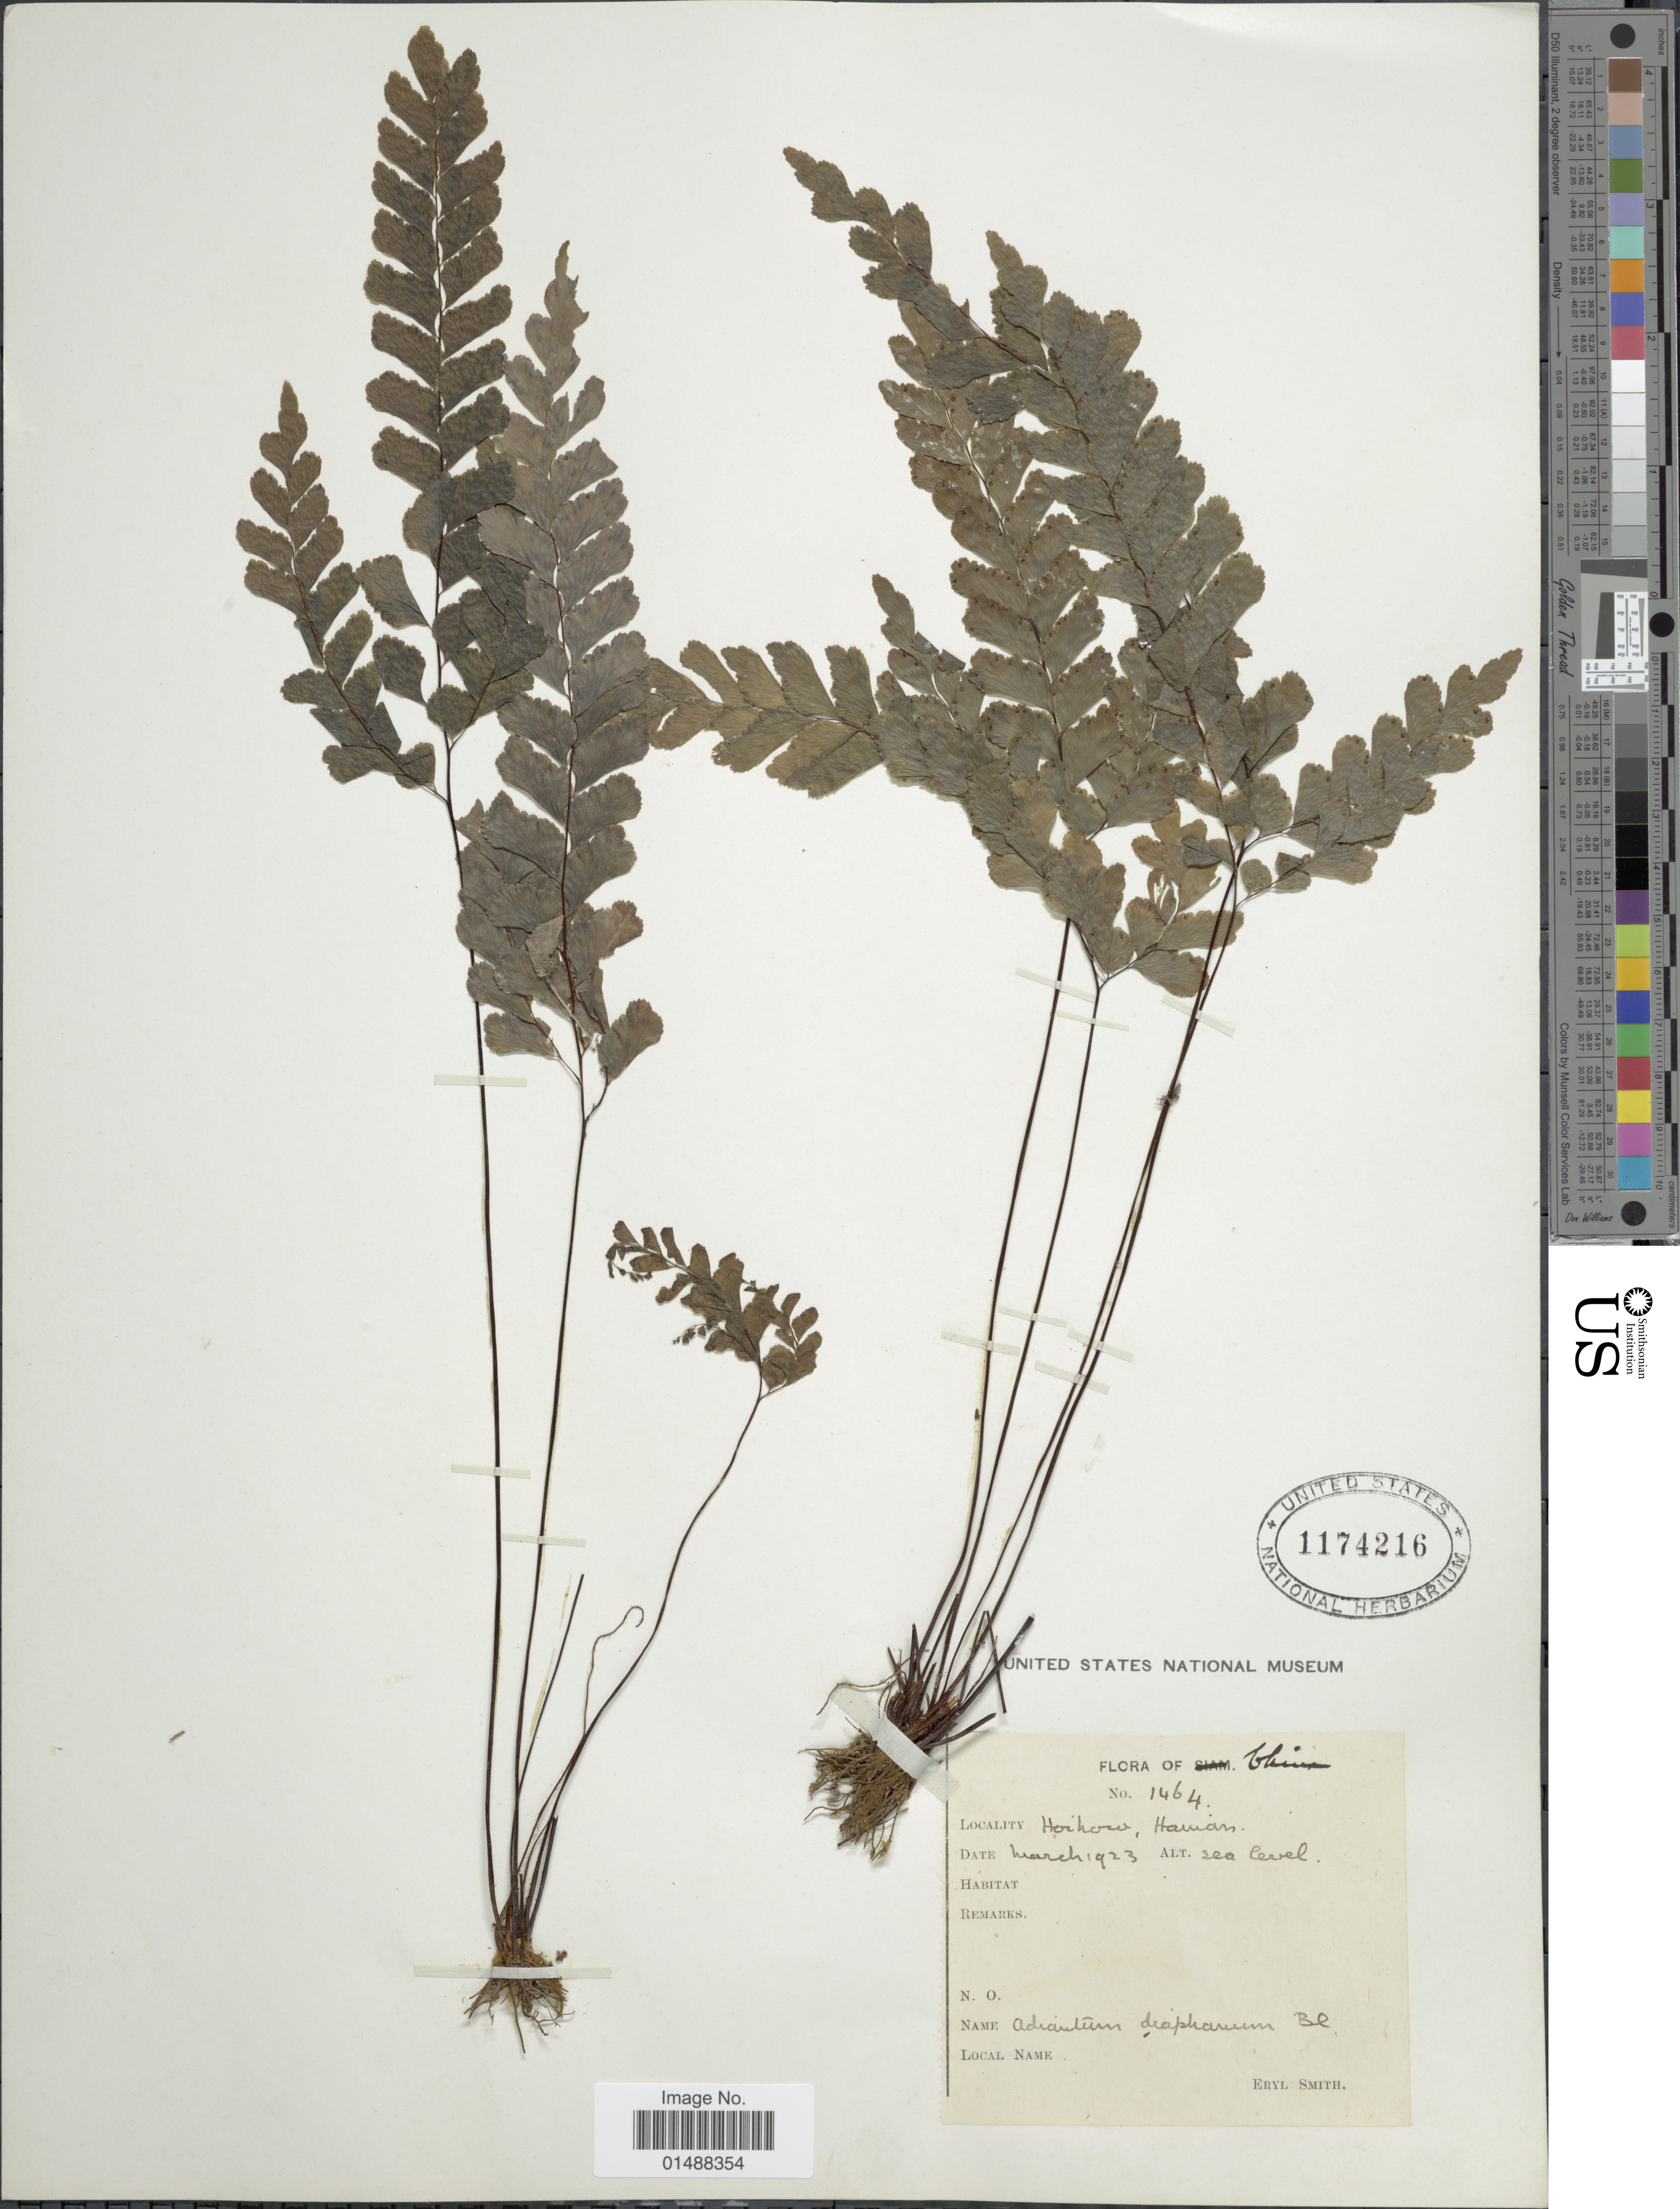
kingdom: Plantae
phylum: Tracheophyta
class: Polypodiopsida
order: Polypodiales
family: Pteridaceae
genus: Adiantum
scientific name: Adiantum diaphanum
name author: Blume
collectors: C. E. Smith Jr.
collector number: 1464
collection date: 1923-03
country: China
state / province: Hainan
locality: Hoihow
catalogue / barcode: US 1174216